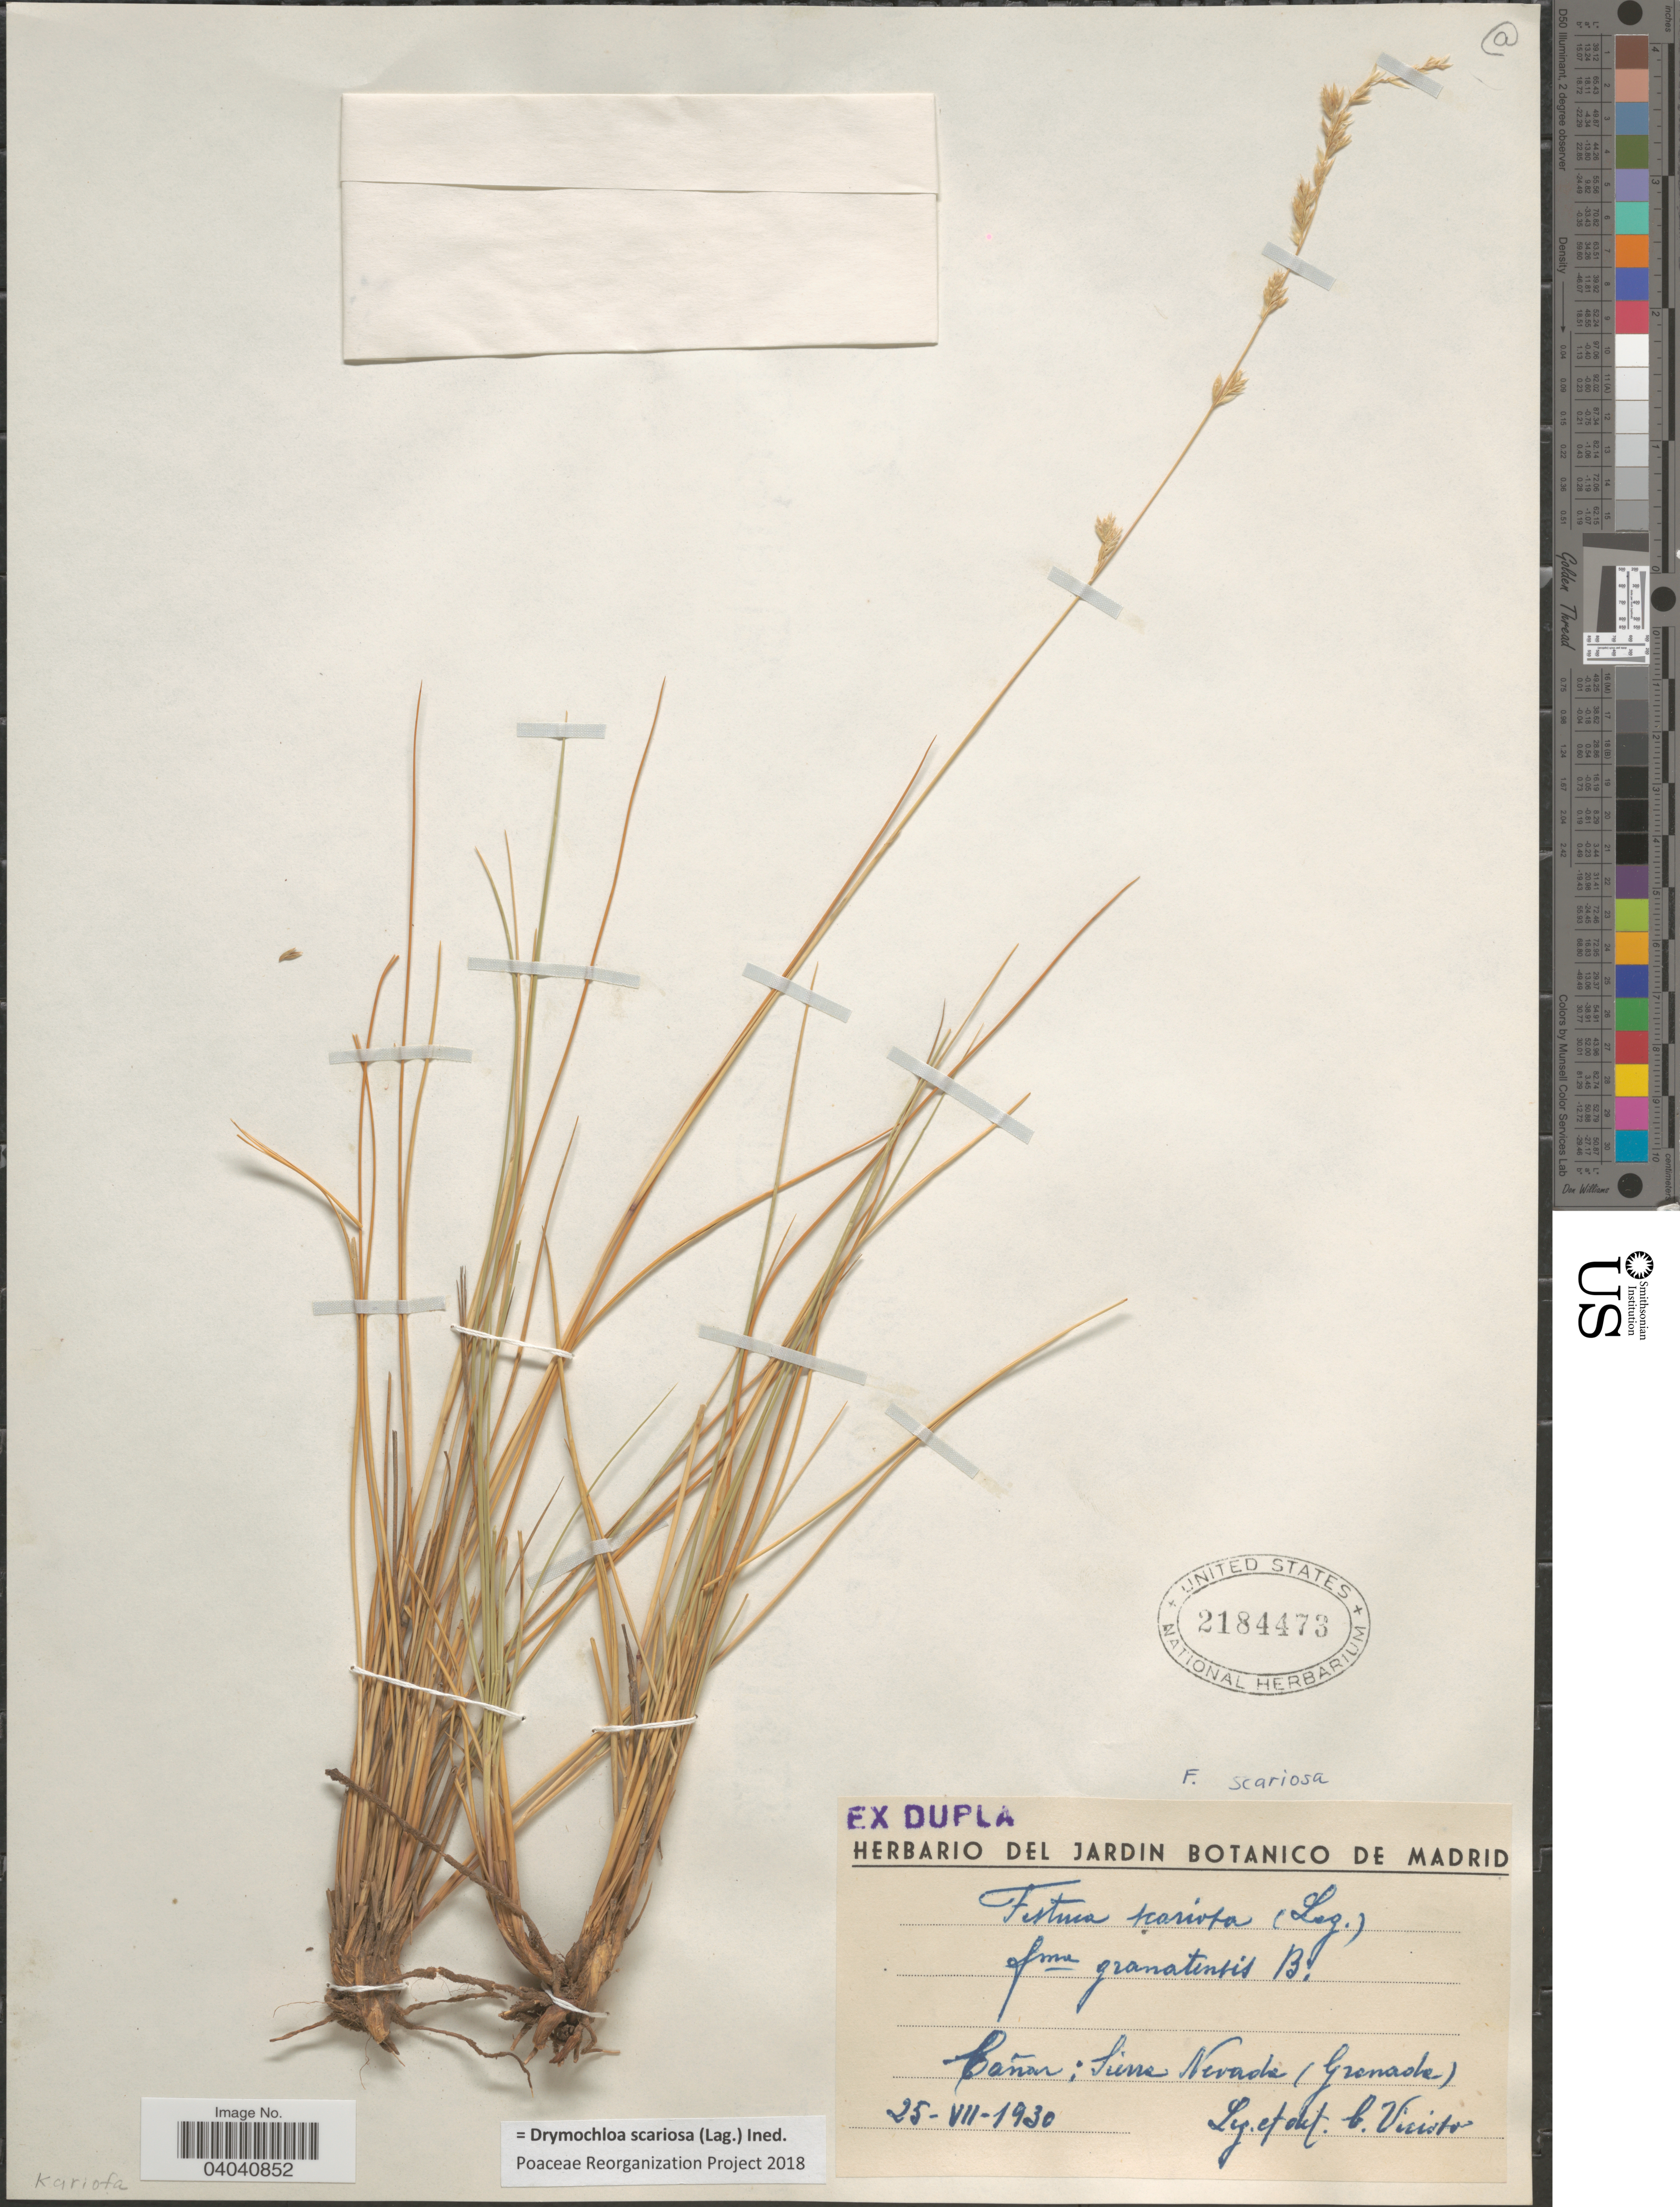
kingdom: Plantae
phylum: Tracheophyta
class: Liliopsida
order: Poales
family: Poaceae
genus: Drymochloa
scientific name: Drymochloa scariosa (Lag.) ined.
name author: (Lag.)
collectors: C. Vicioso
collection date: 1930-07-25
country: Spain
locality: Sierra Nevada (Grenada).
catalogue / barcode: US 2184473